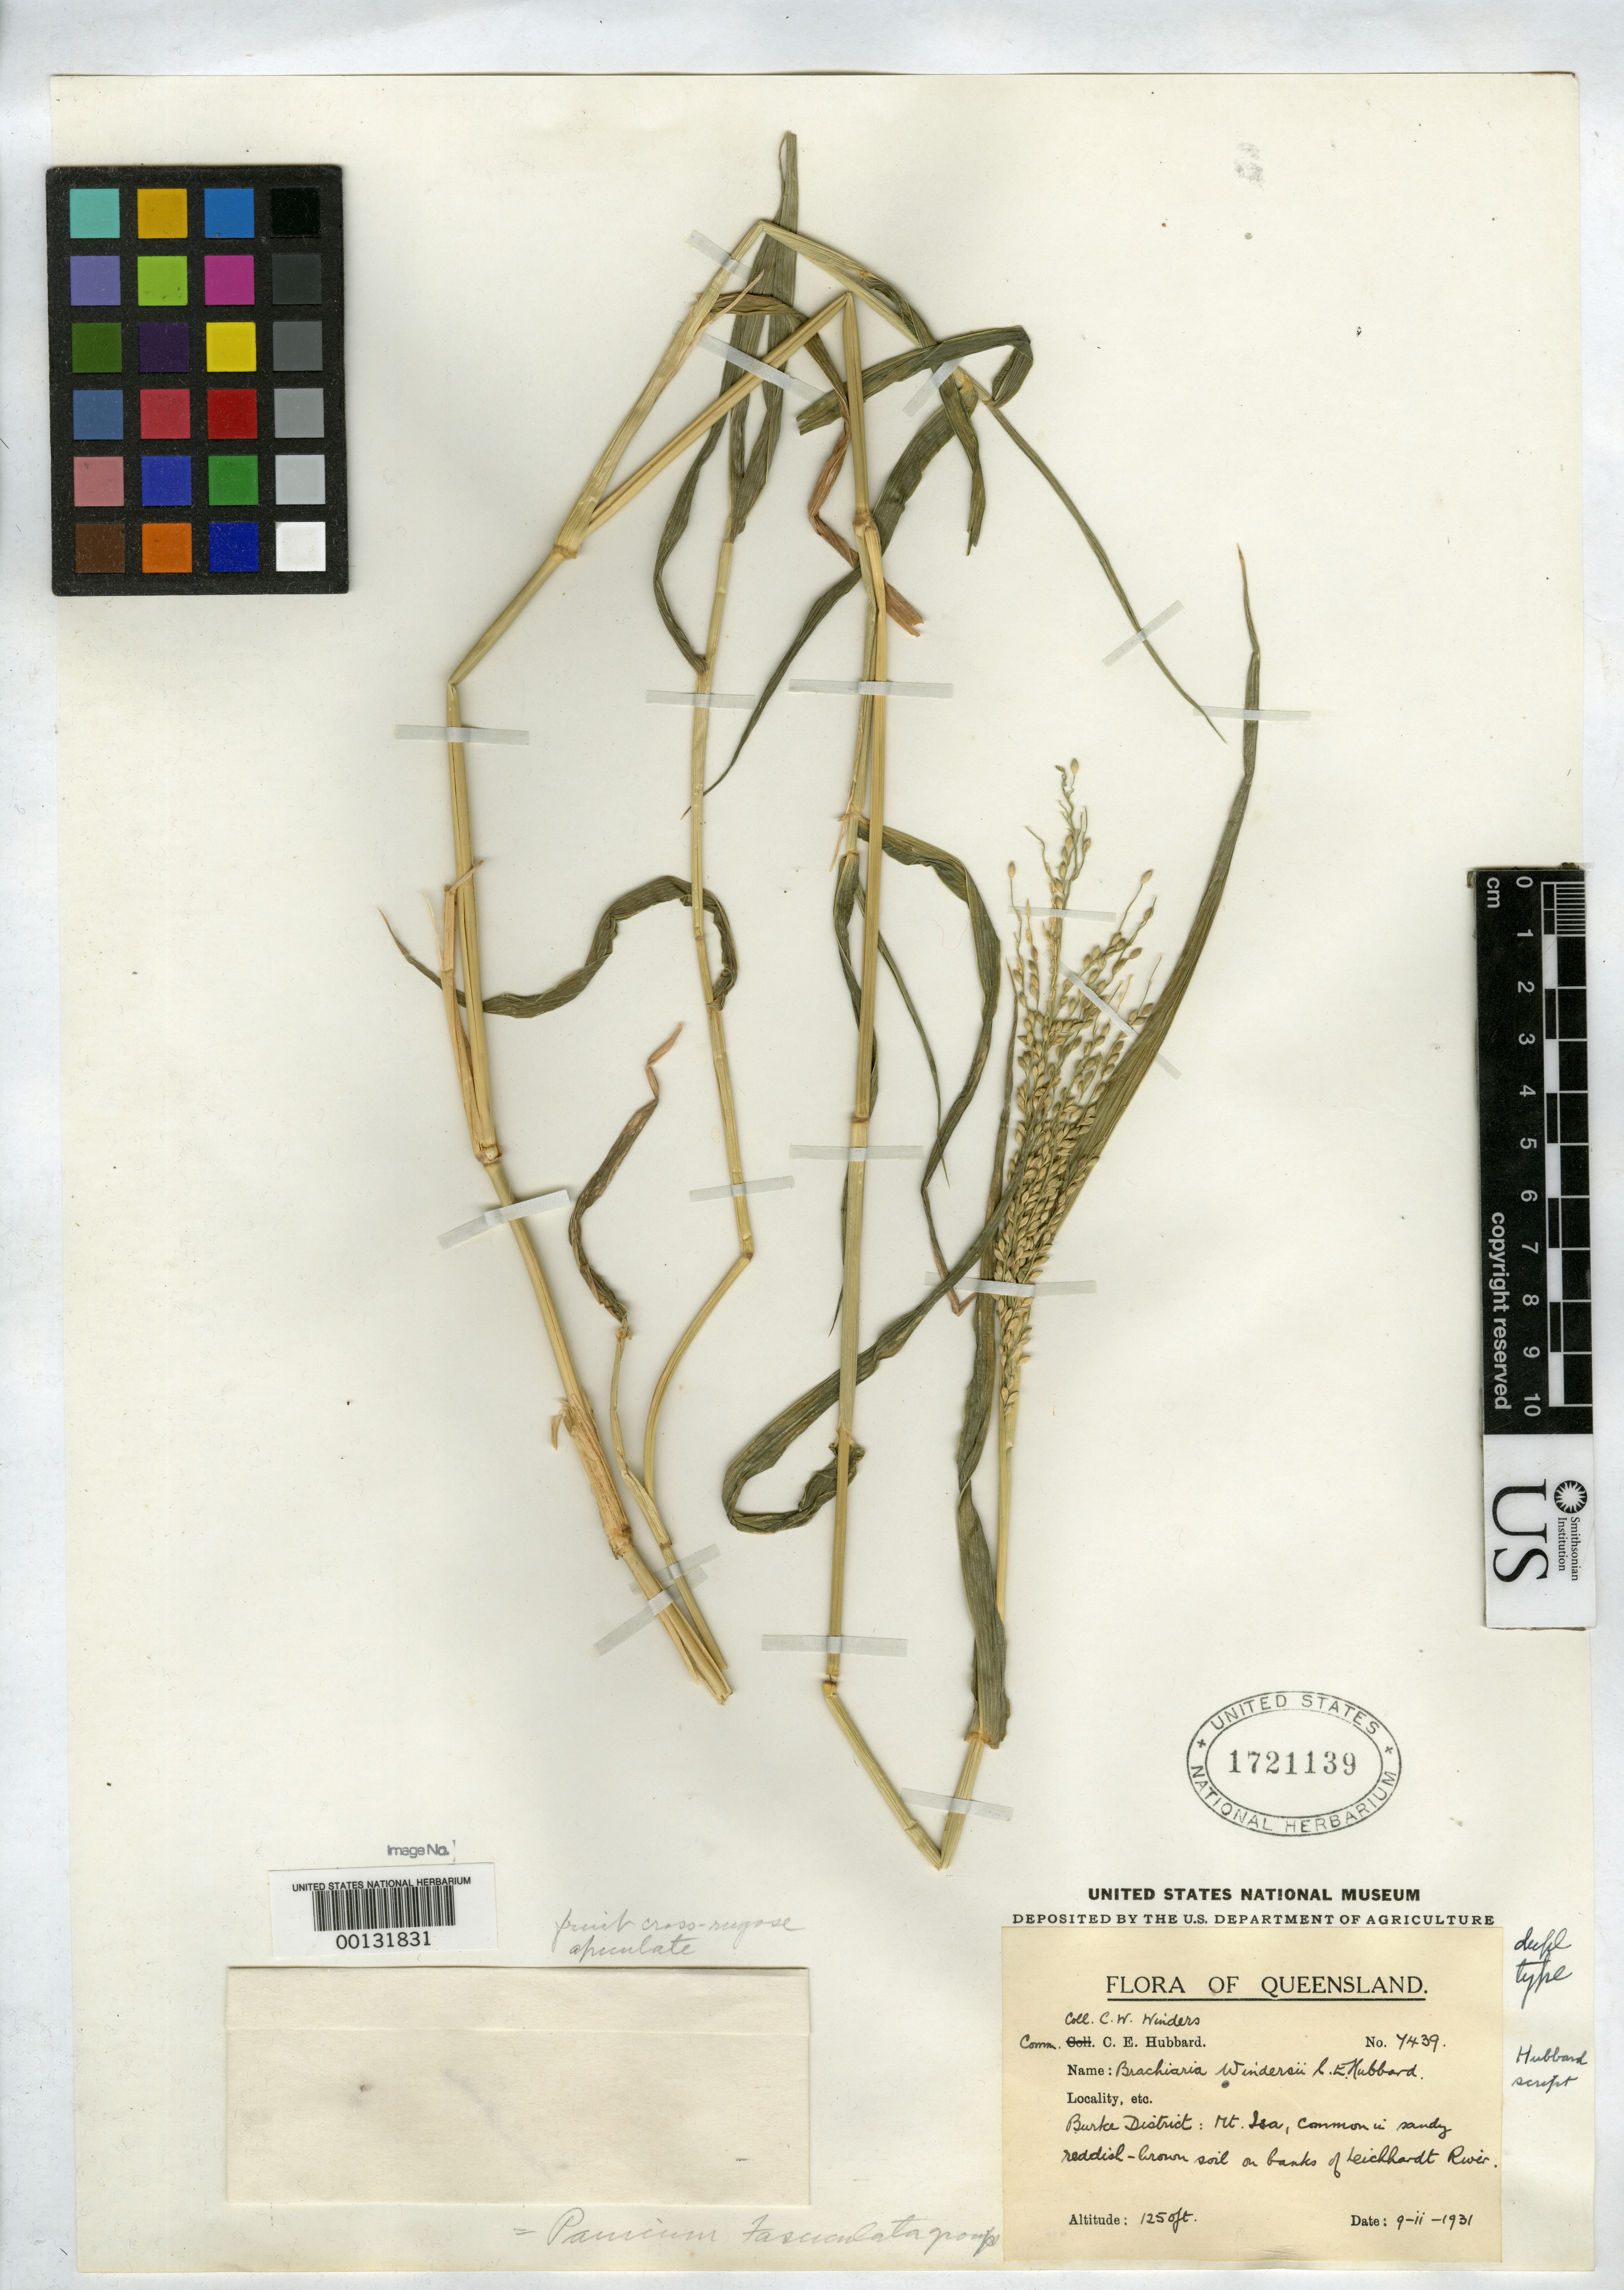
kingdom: Plantae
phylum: Tracheophyta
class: Liliopsida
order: Poales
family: Poaceae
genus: Brachiaria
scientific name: Brachiaria windersii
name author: C.E. Hubb.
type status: Isotype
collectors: C. Winders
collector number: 7439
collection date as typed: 09 Feb 1931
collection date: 1931-02-09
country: Australia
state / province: Queensland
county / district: Burke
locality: Mt. Isa, banks of Leichhardt river; alt. 1250 ft.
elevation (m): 381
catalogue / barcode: US 1721139